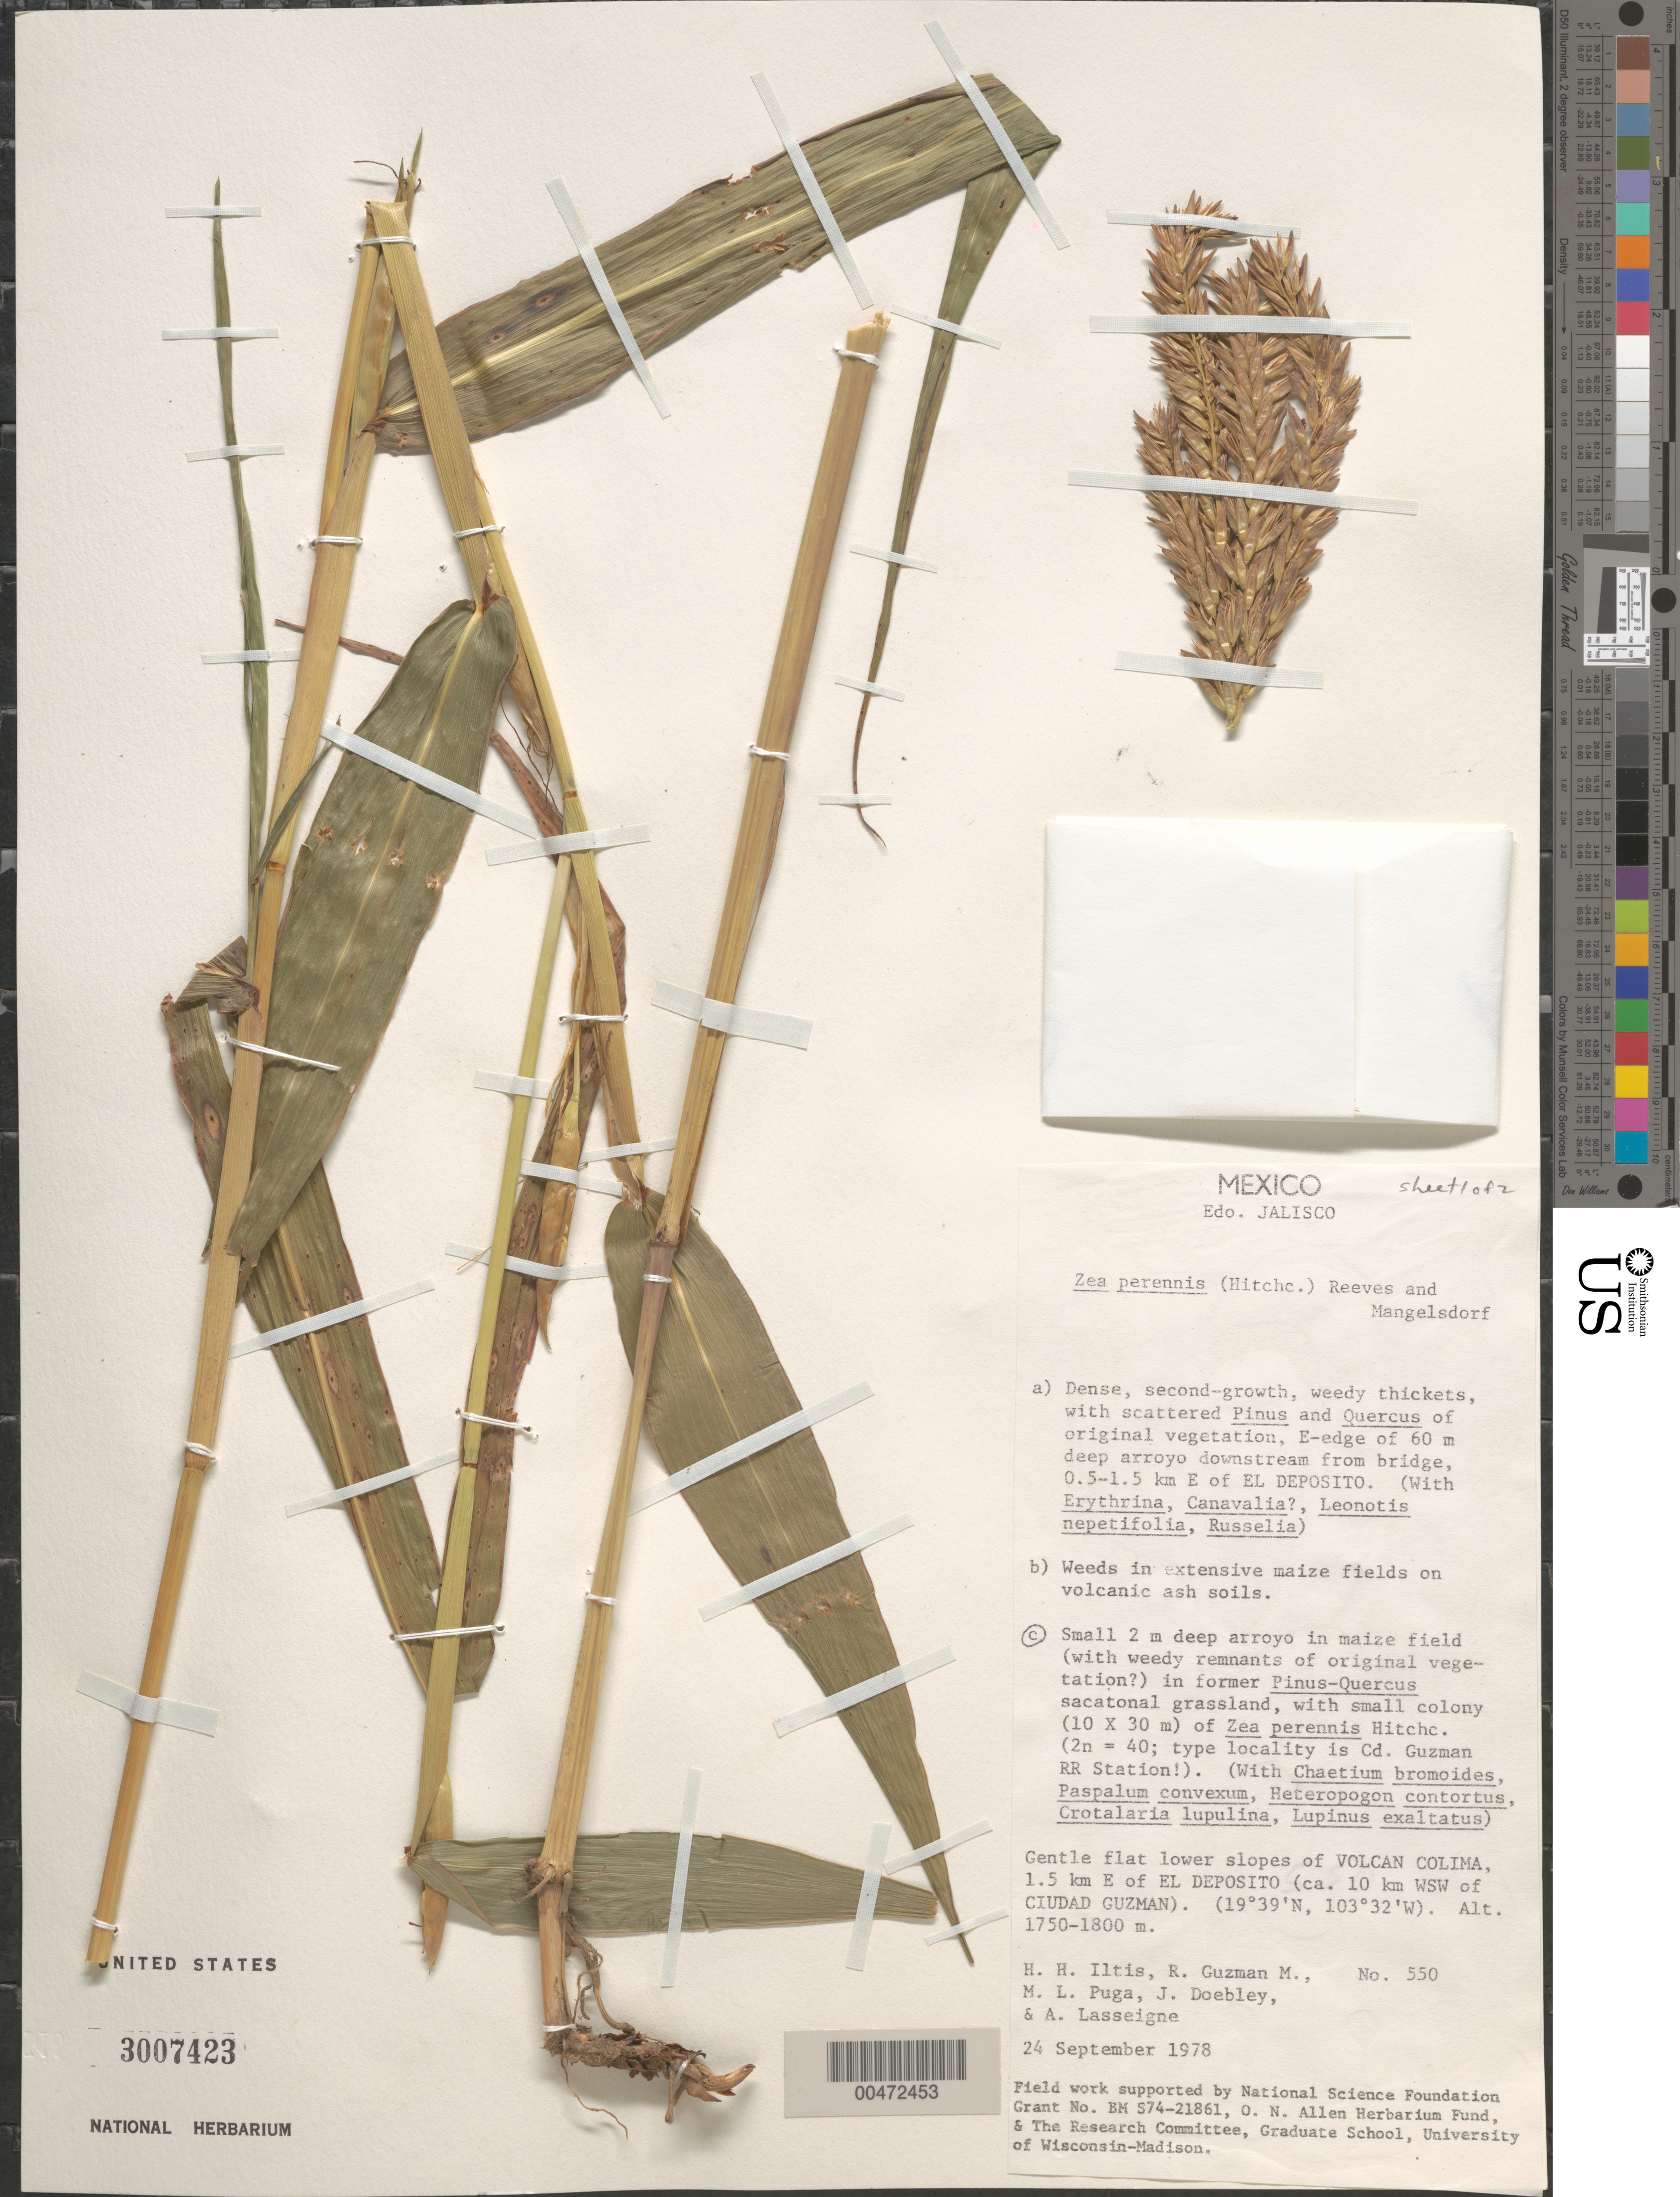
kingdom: Plantae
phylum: Tracheophyta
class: Liliopsida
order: Poales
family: Poaceae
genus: Zea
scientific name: Zea perennis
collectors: H. H. Iltis, R. Guzman-M., M. Puga & J. F. Doebley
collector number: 550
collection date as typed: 24 Sep 1978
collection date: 1978-09-24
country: Mexico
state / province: Jalisco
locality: Volcan Colima, 1.5 km E of El Deposito (ca. 10 km WSW of Ciudad Guzman)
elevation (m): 1750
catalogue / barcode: US 3007423